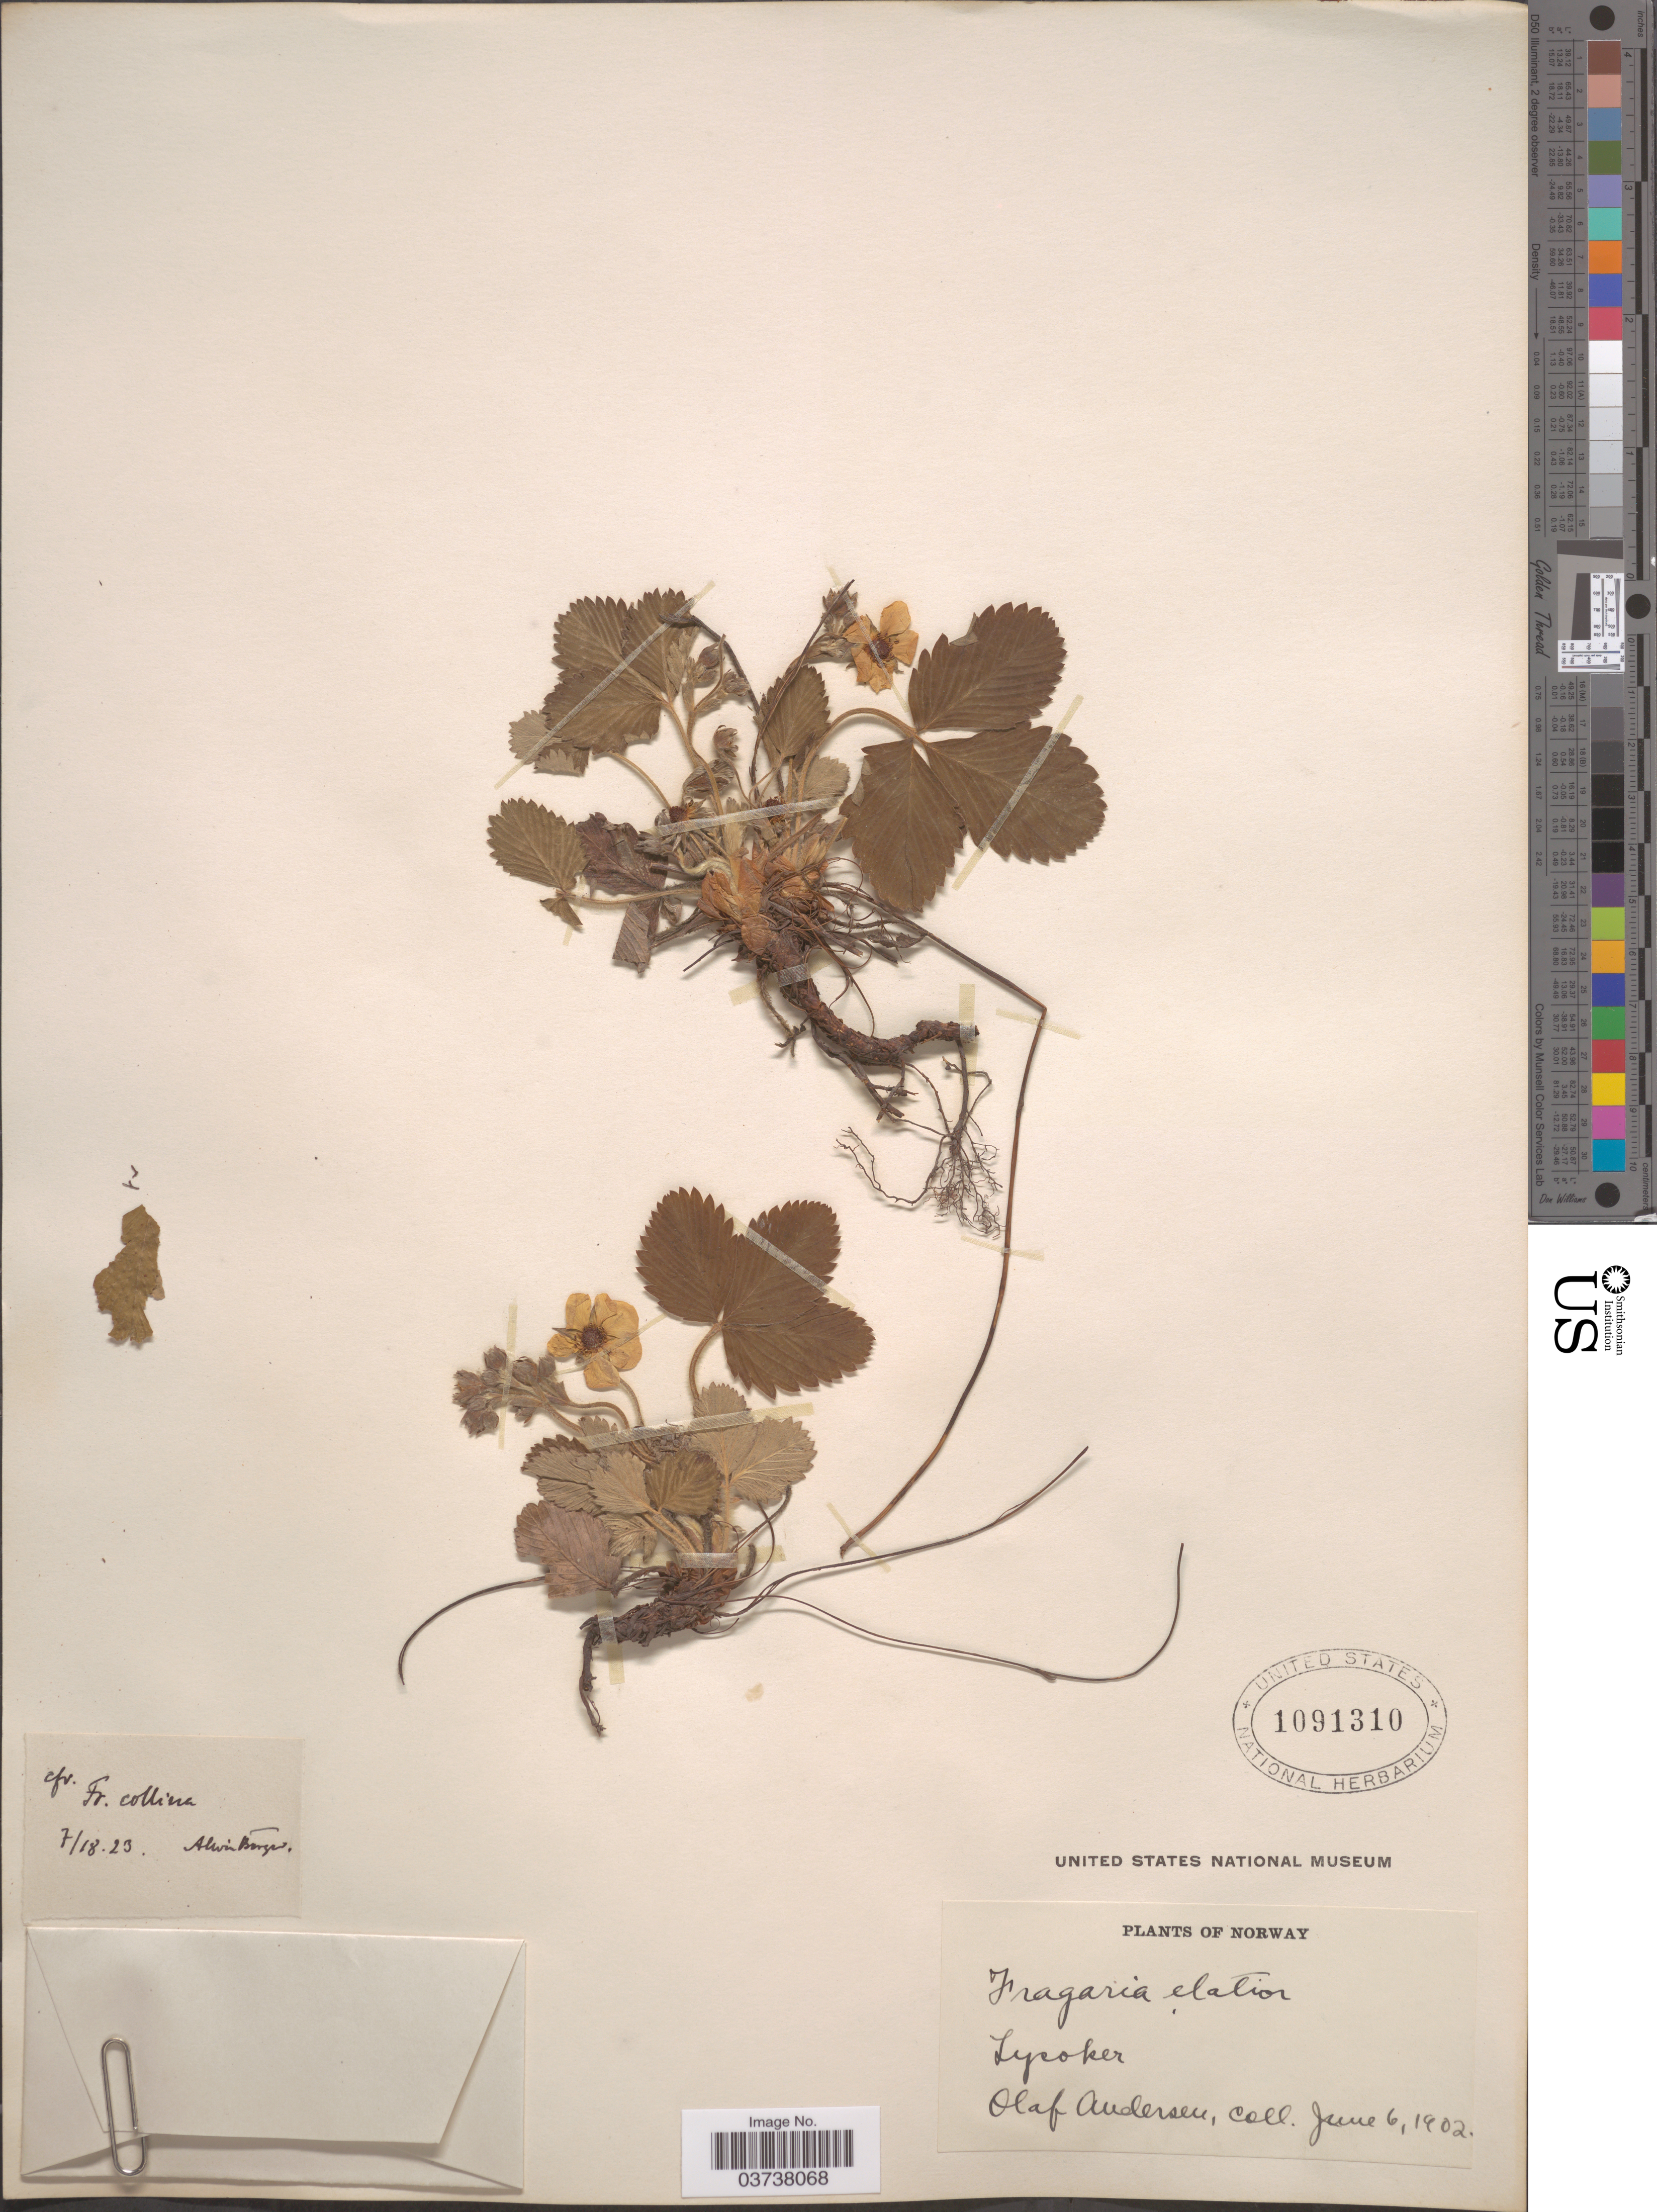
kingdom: Plantae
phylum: Tracheophyta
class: Magnoliopsida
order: Rosales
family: Rosaceae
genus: Fragaria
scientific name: Fragaria collina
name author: Ehrh.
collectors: O. Andersen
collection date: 1902-06-06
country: Norway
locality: Lysaker.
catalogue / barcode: US 1091310